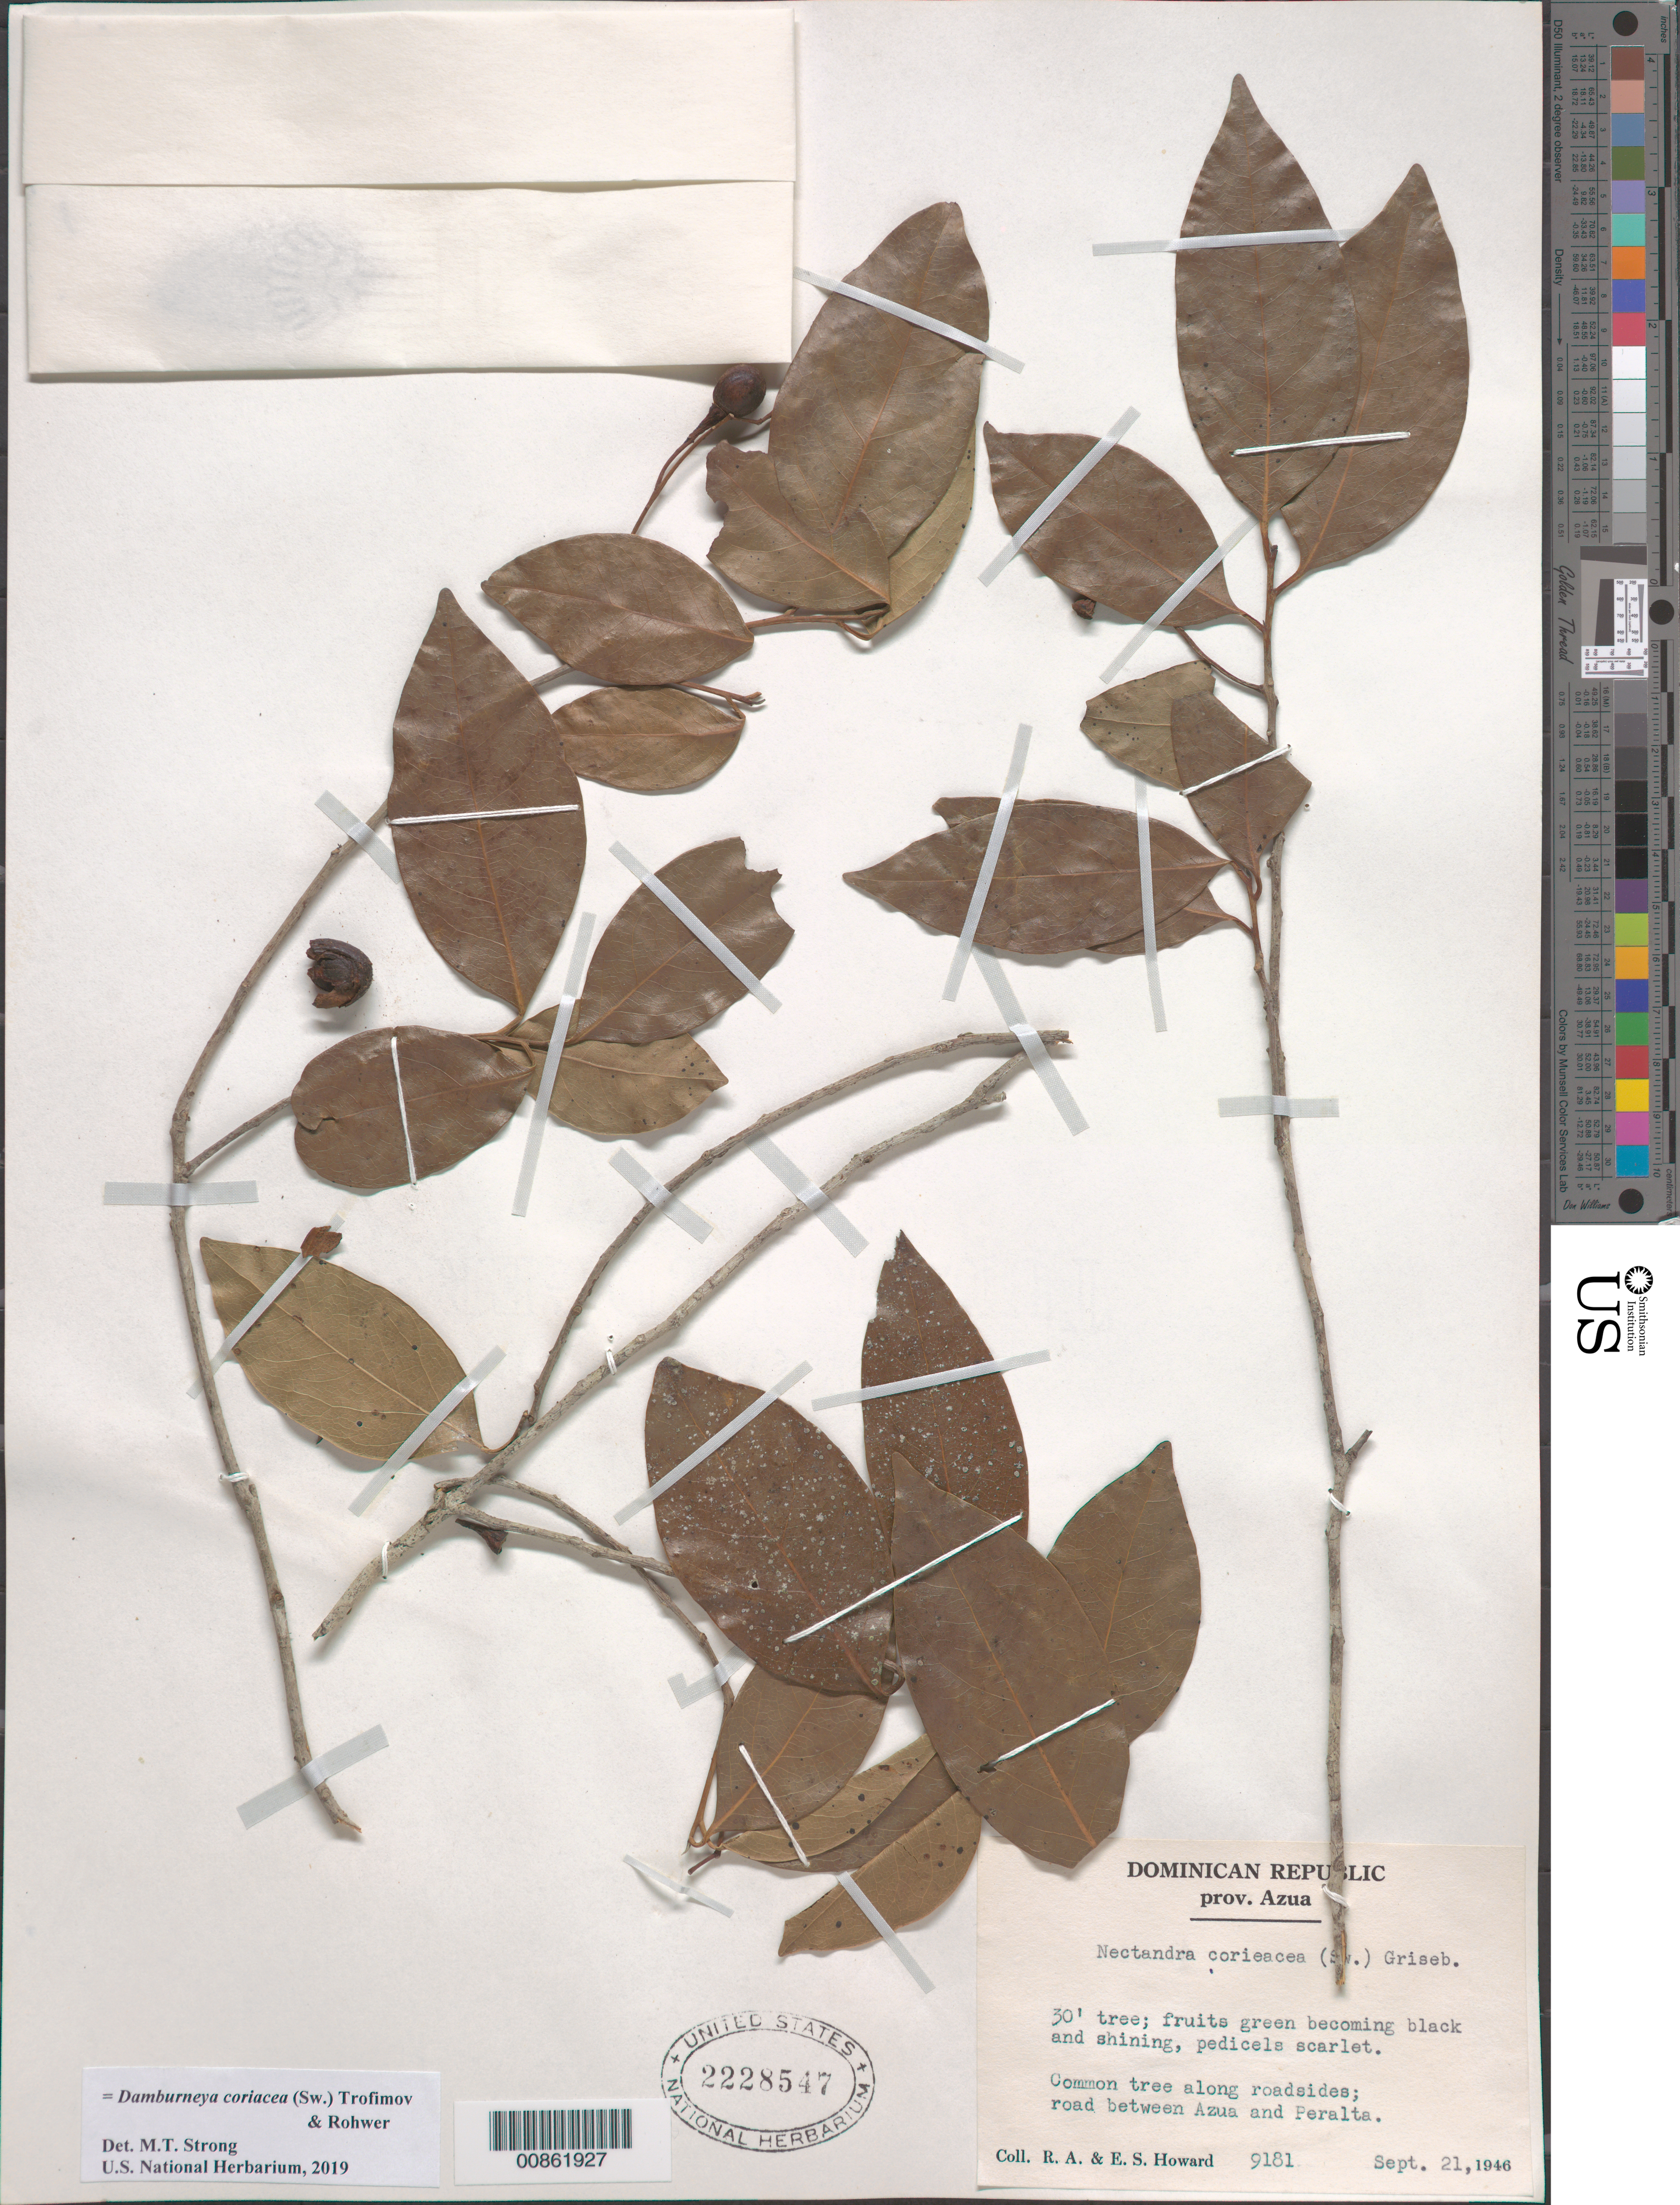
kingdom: Plantae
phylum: Tracheophyta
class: Magnoliopsida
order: Laurales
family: Lauraceae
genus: Damburneya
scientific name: Damburneya coriacea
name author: (Sw.) Trofimov & Rohwer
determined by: Strong, M. T., (US), Smithsonian Institution - National Museum of Natural History (UNITED STATES)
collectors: R. A. Howard & E. S. Howard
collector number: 9181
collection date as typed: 21 Sep 1946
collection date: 1946-09-21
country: Dominican Republic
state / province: Azua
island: Hispaniola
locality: Road between Azua and Peralta.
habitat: Common along roadsides.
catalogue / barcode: US 2228547